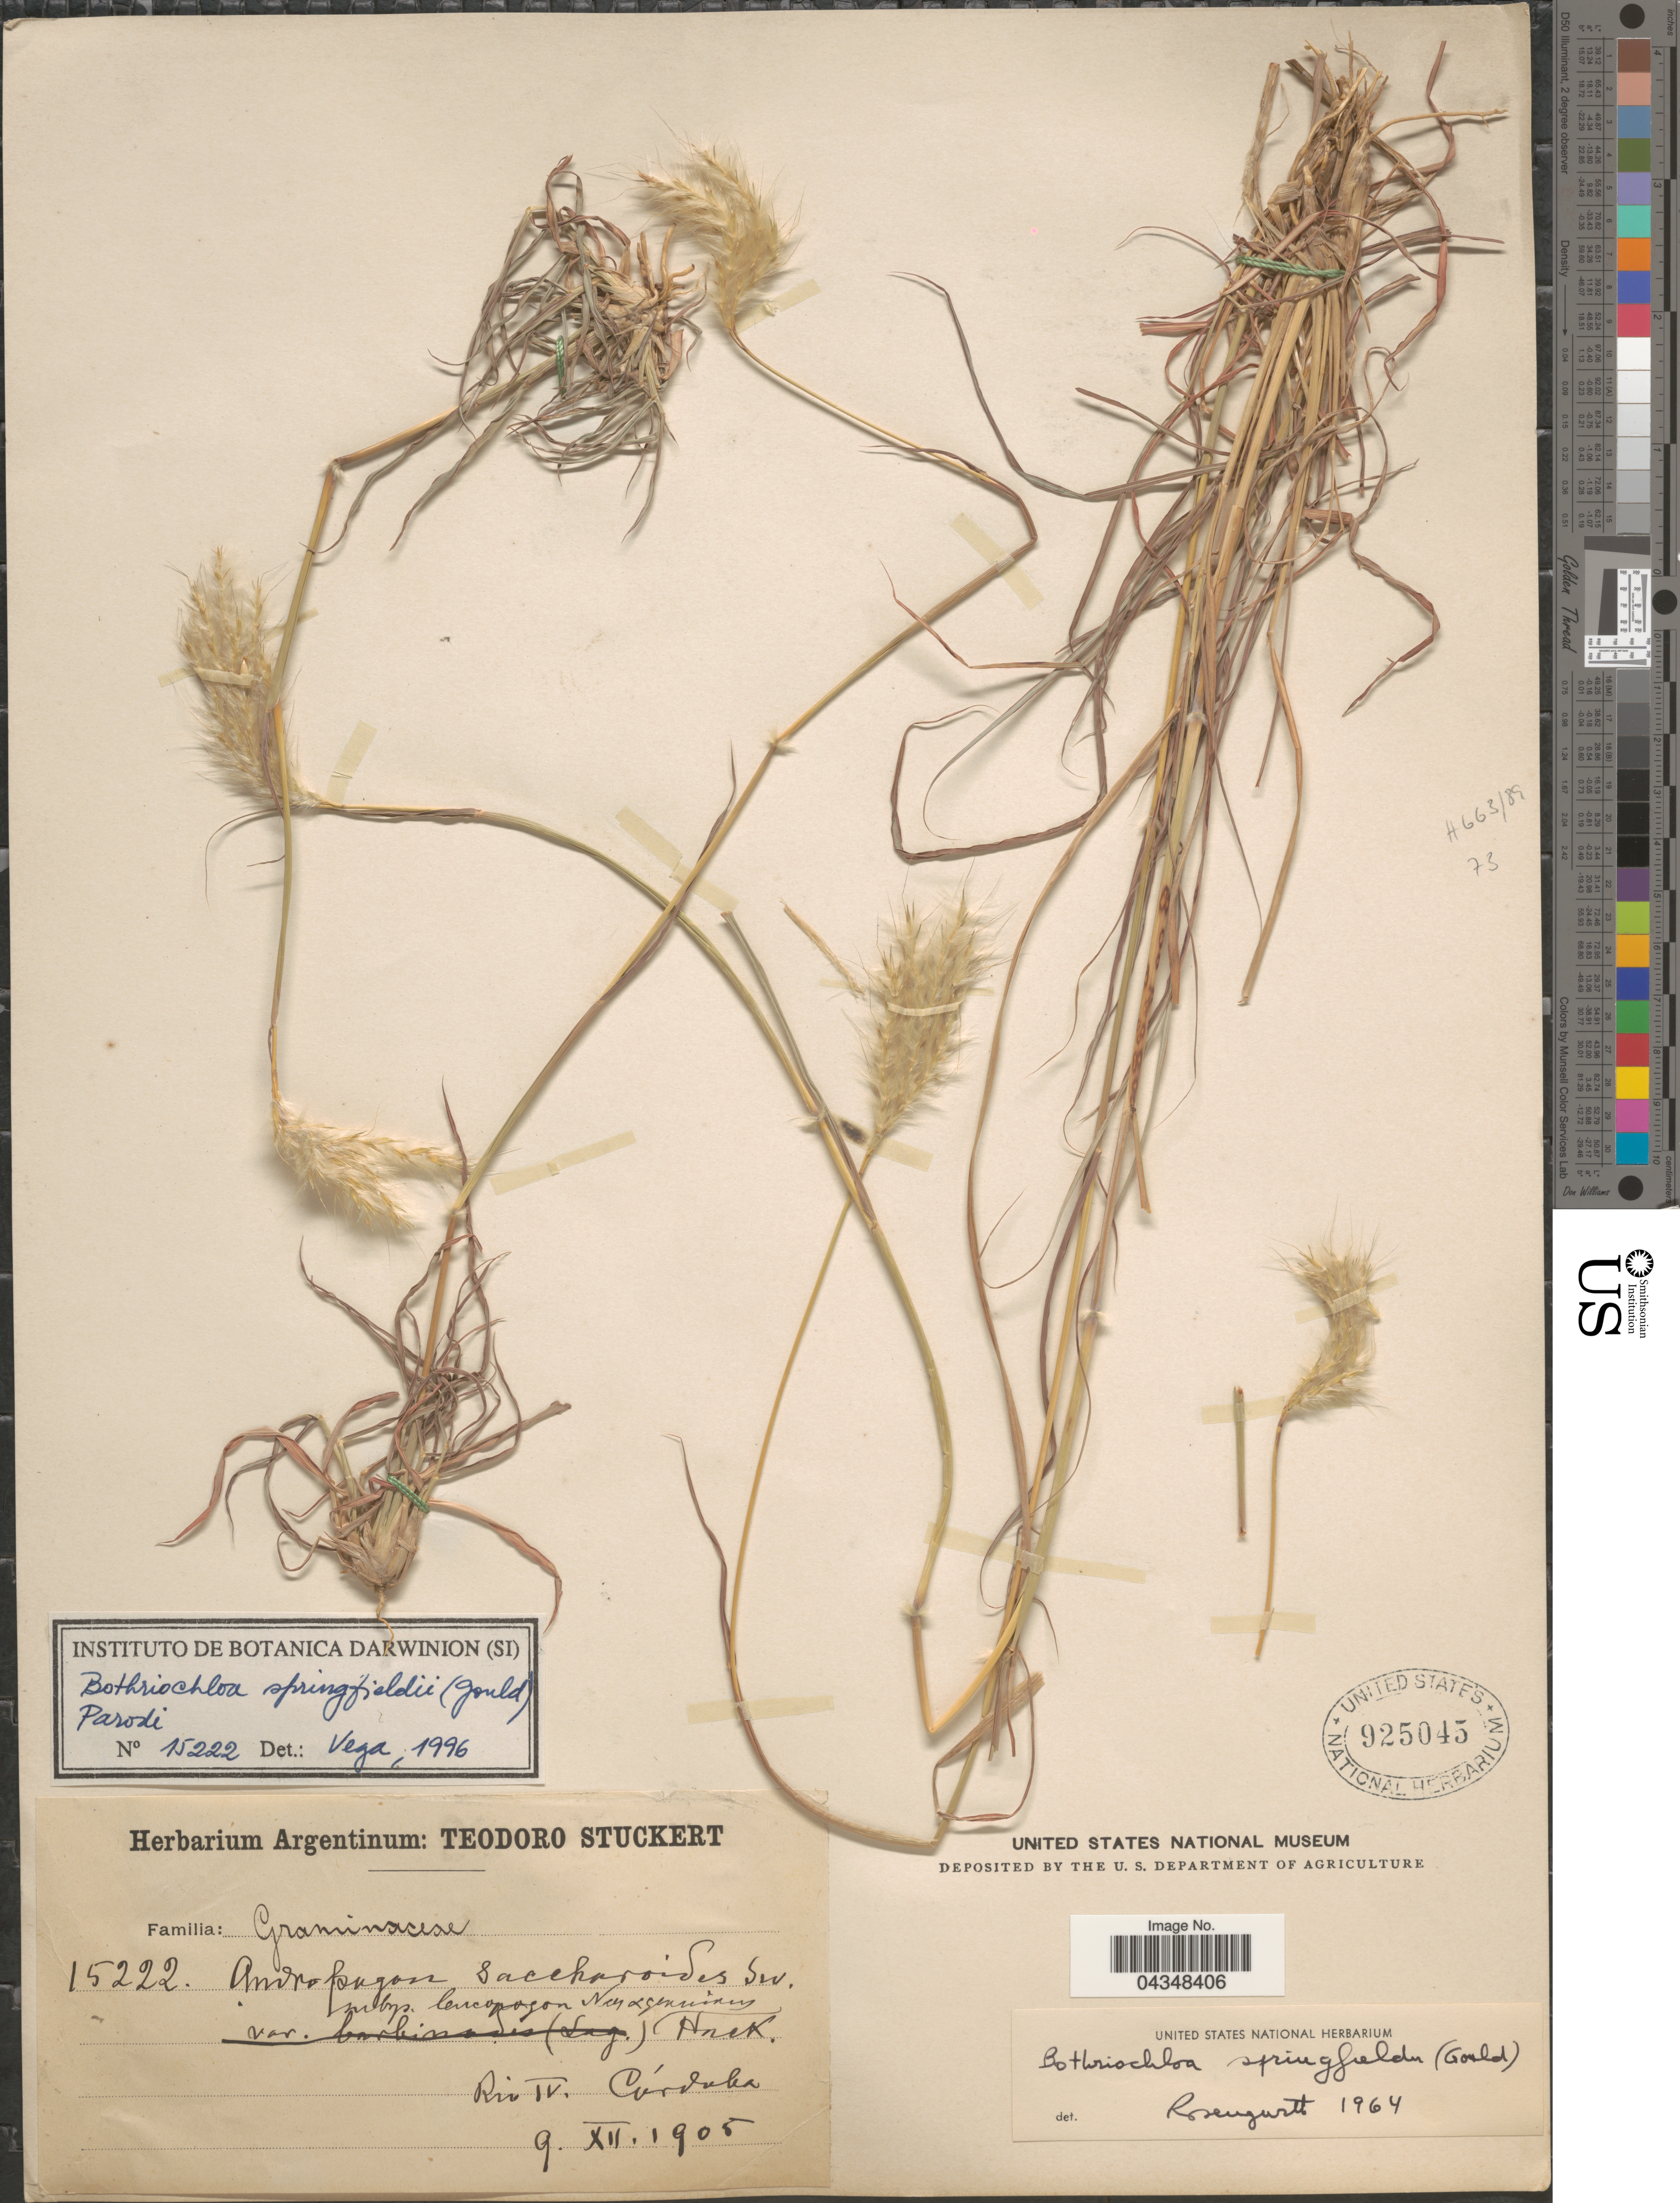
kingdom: Plantae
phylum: Tracheophyta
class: Liliopsida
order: Poales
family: Poaceae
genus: Bothriochloa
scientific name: Bothriochloa springfieldii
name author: (Gould) Parodi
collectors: T. Stuckert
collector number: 15222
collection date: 1905-12-09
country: Argentina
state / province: Cordoba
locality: Rio IV. Córdoba.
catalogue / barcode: US 925045